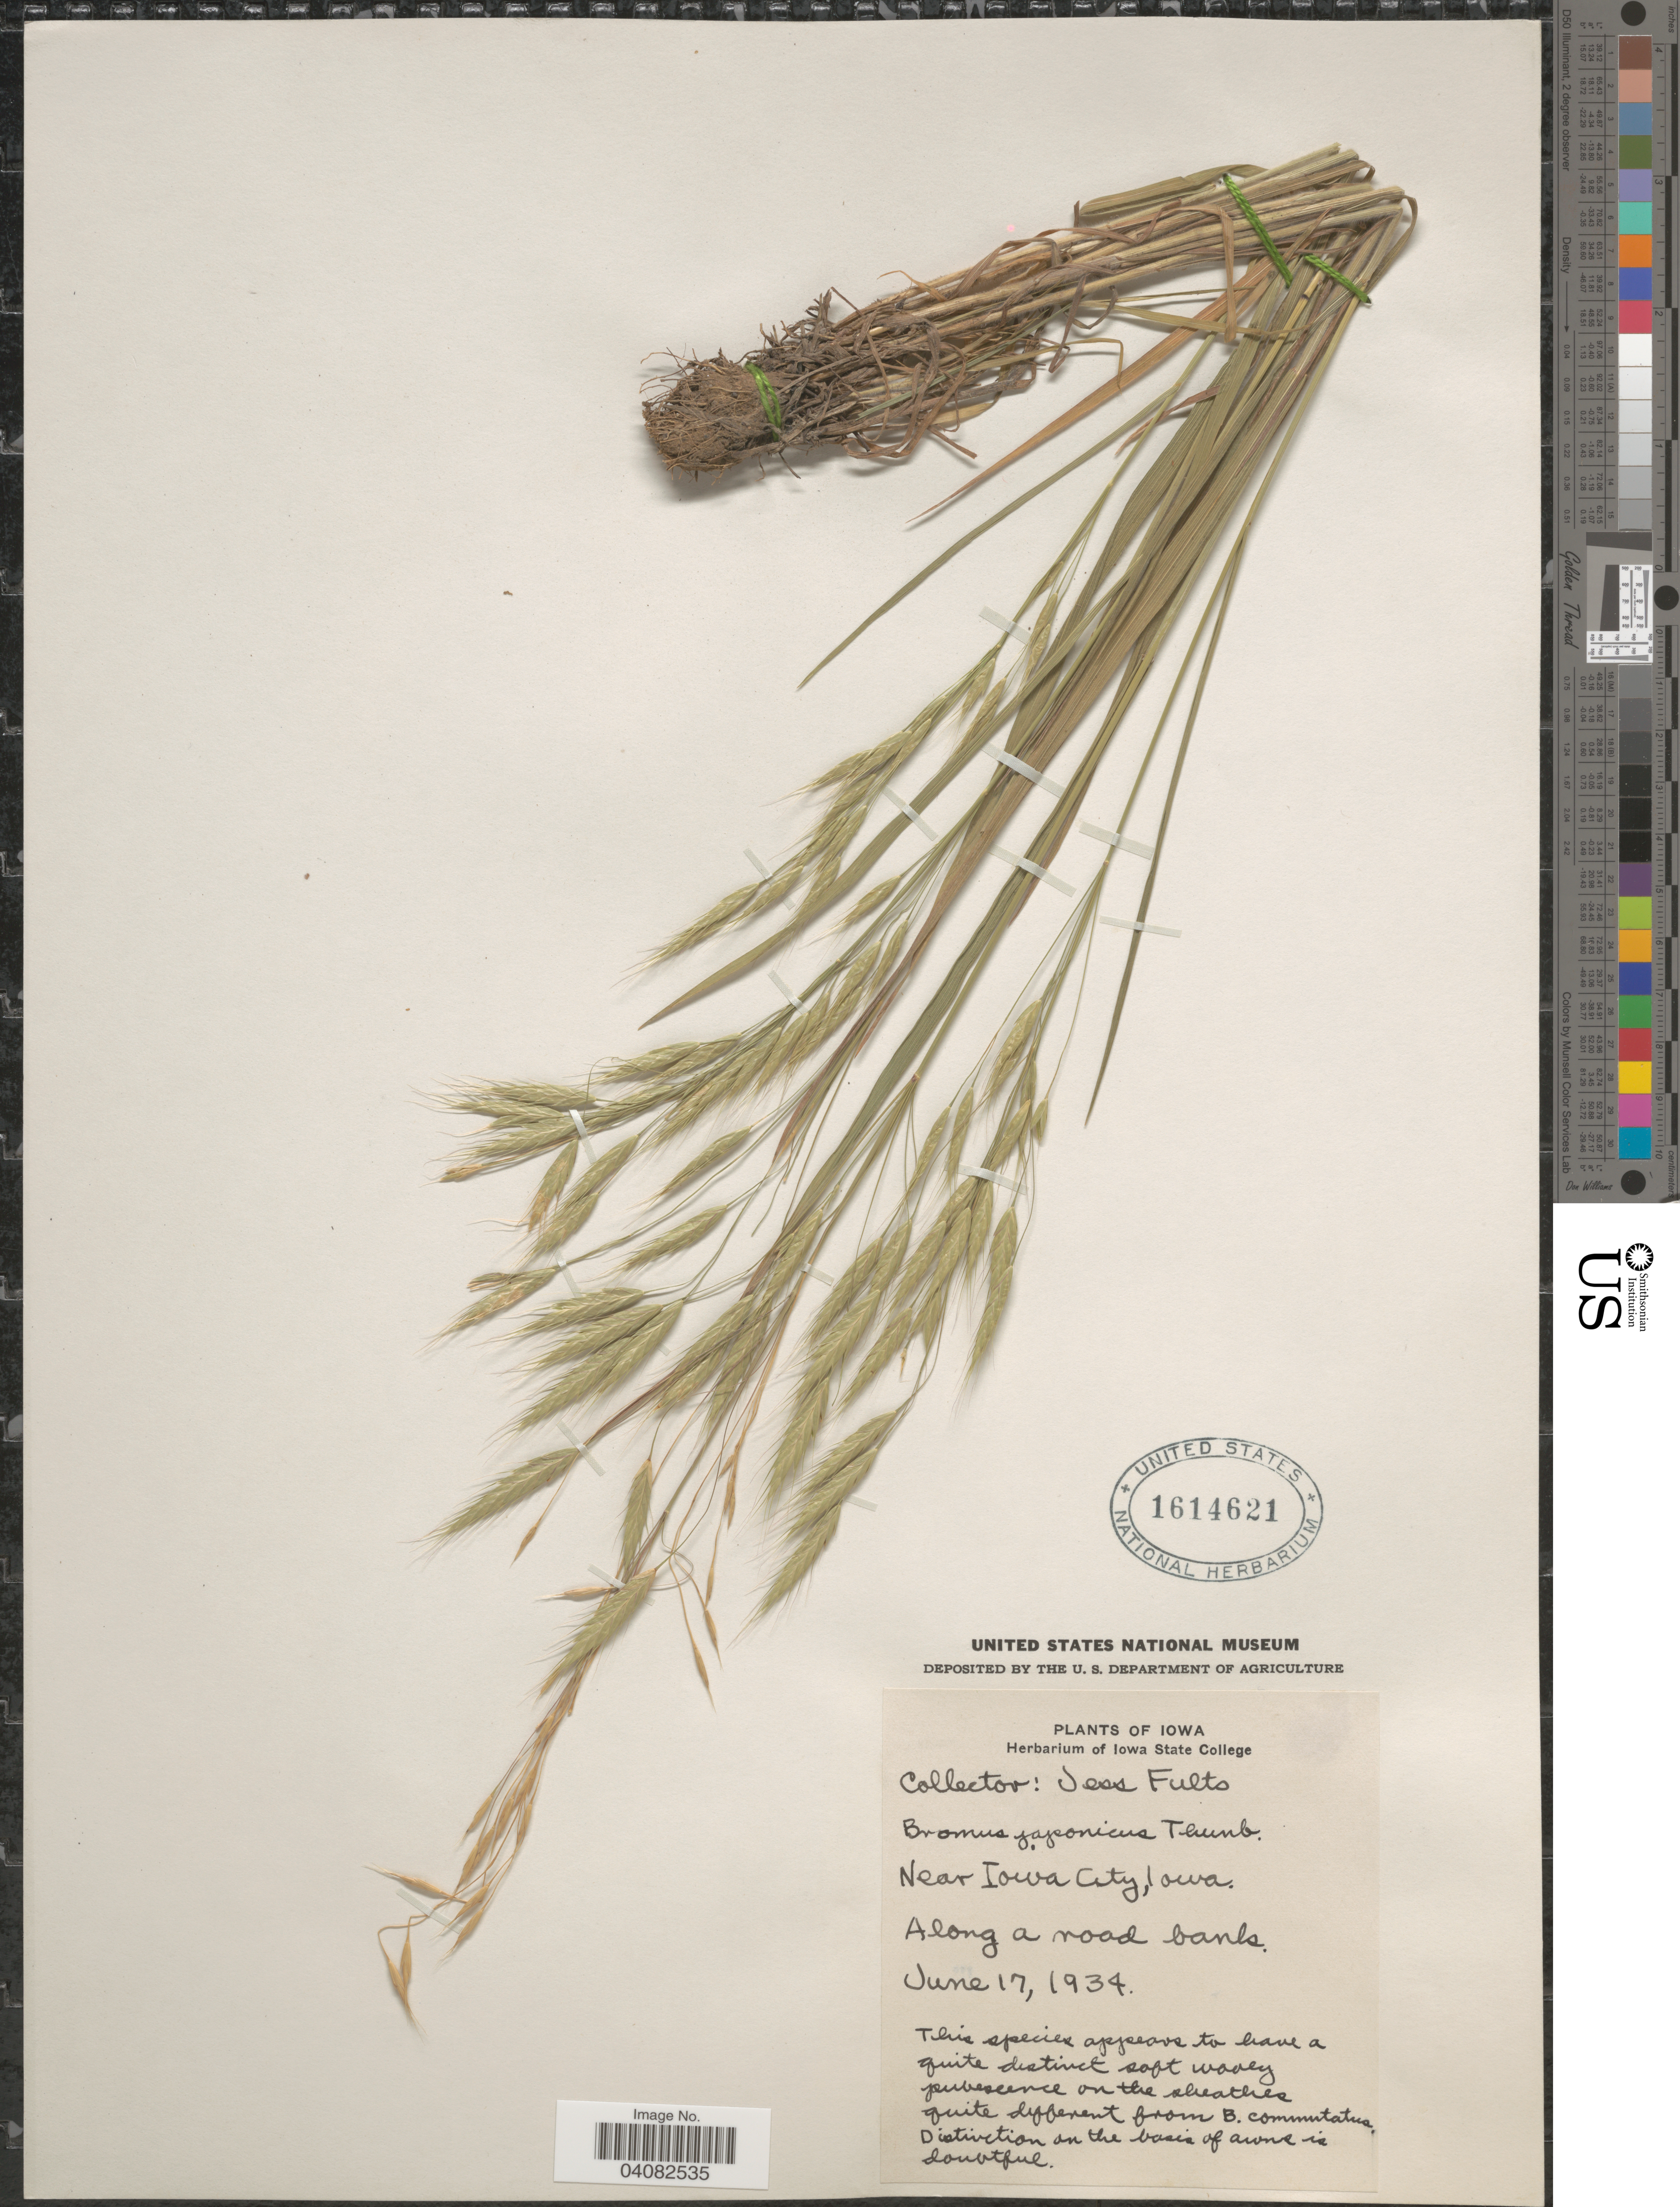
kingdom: Plantae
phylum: Tracheophyta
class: Liliopsida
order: Poales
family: Poaceae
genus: Bromus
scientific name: Bromus intermedius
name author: Gussone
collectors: J. Fults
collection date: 1934-06-17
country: United States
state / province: Iowa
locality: Near Iowa City. Along a road bank.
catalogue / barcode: US 1614621